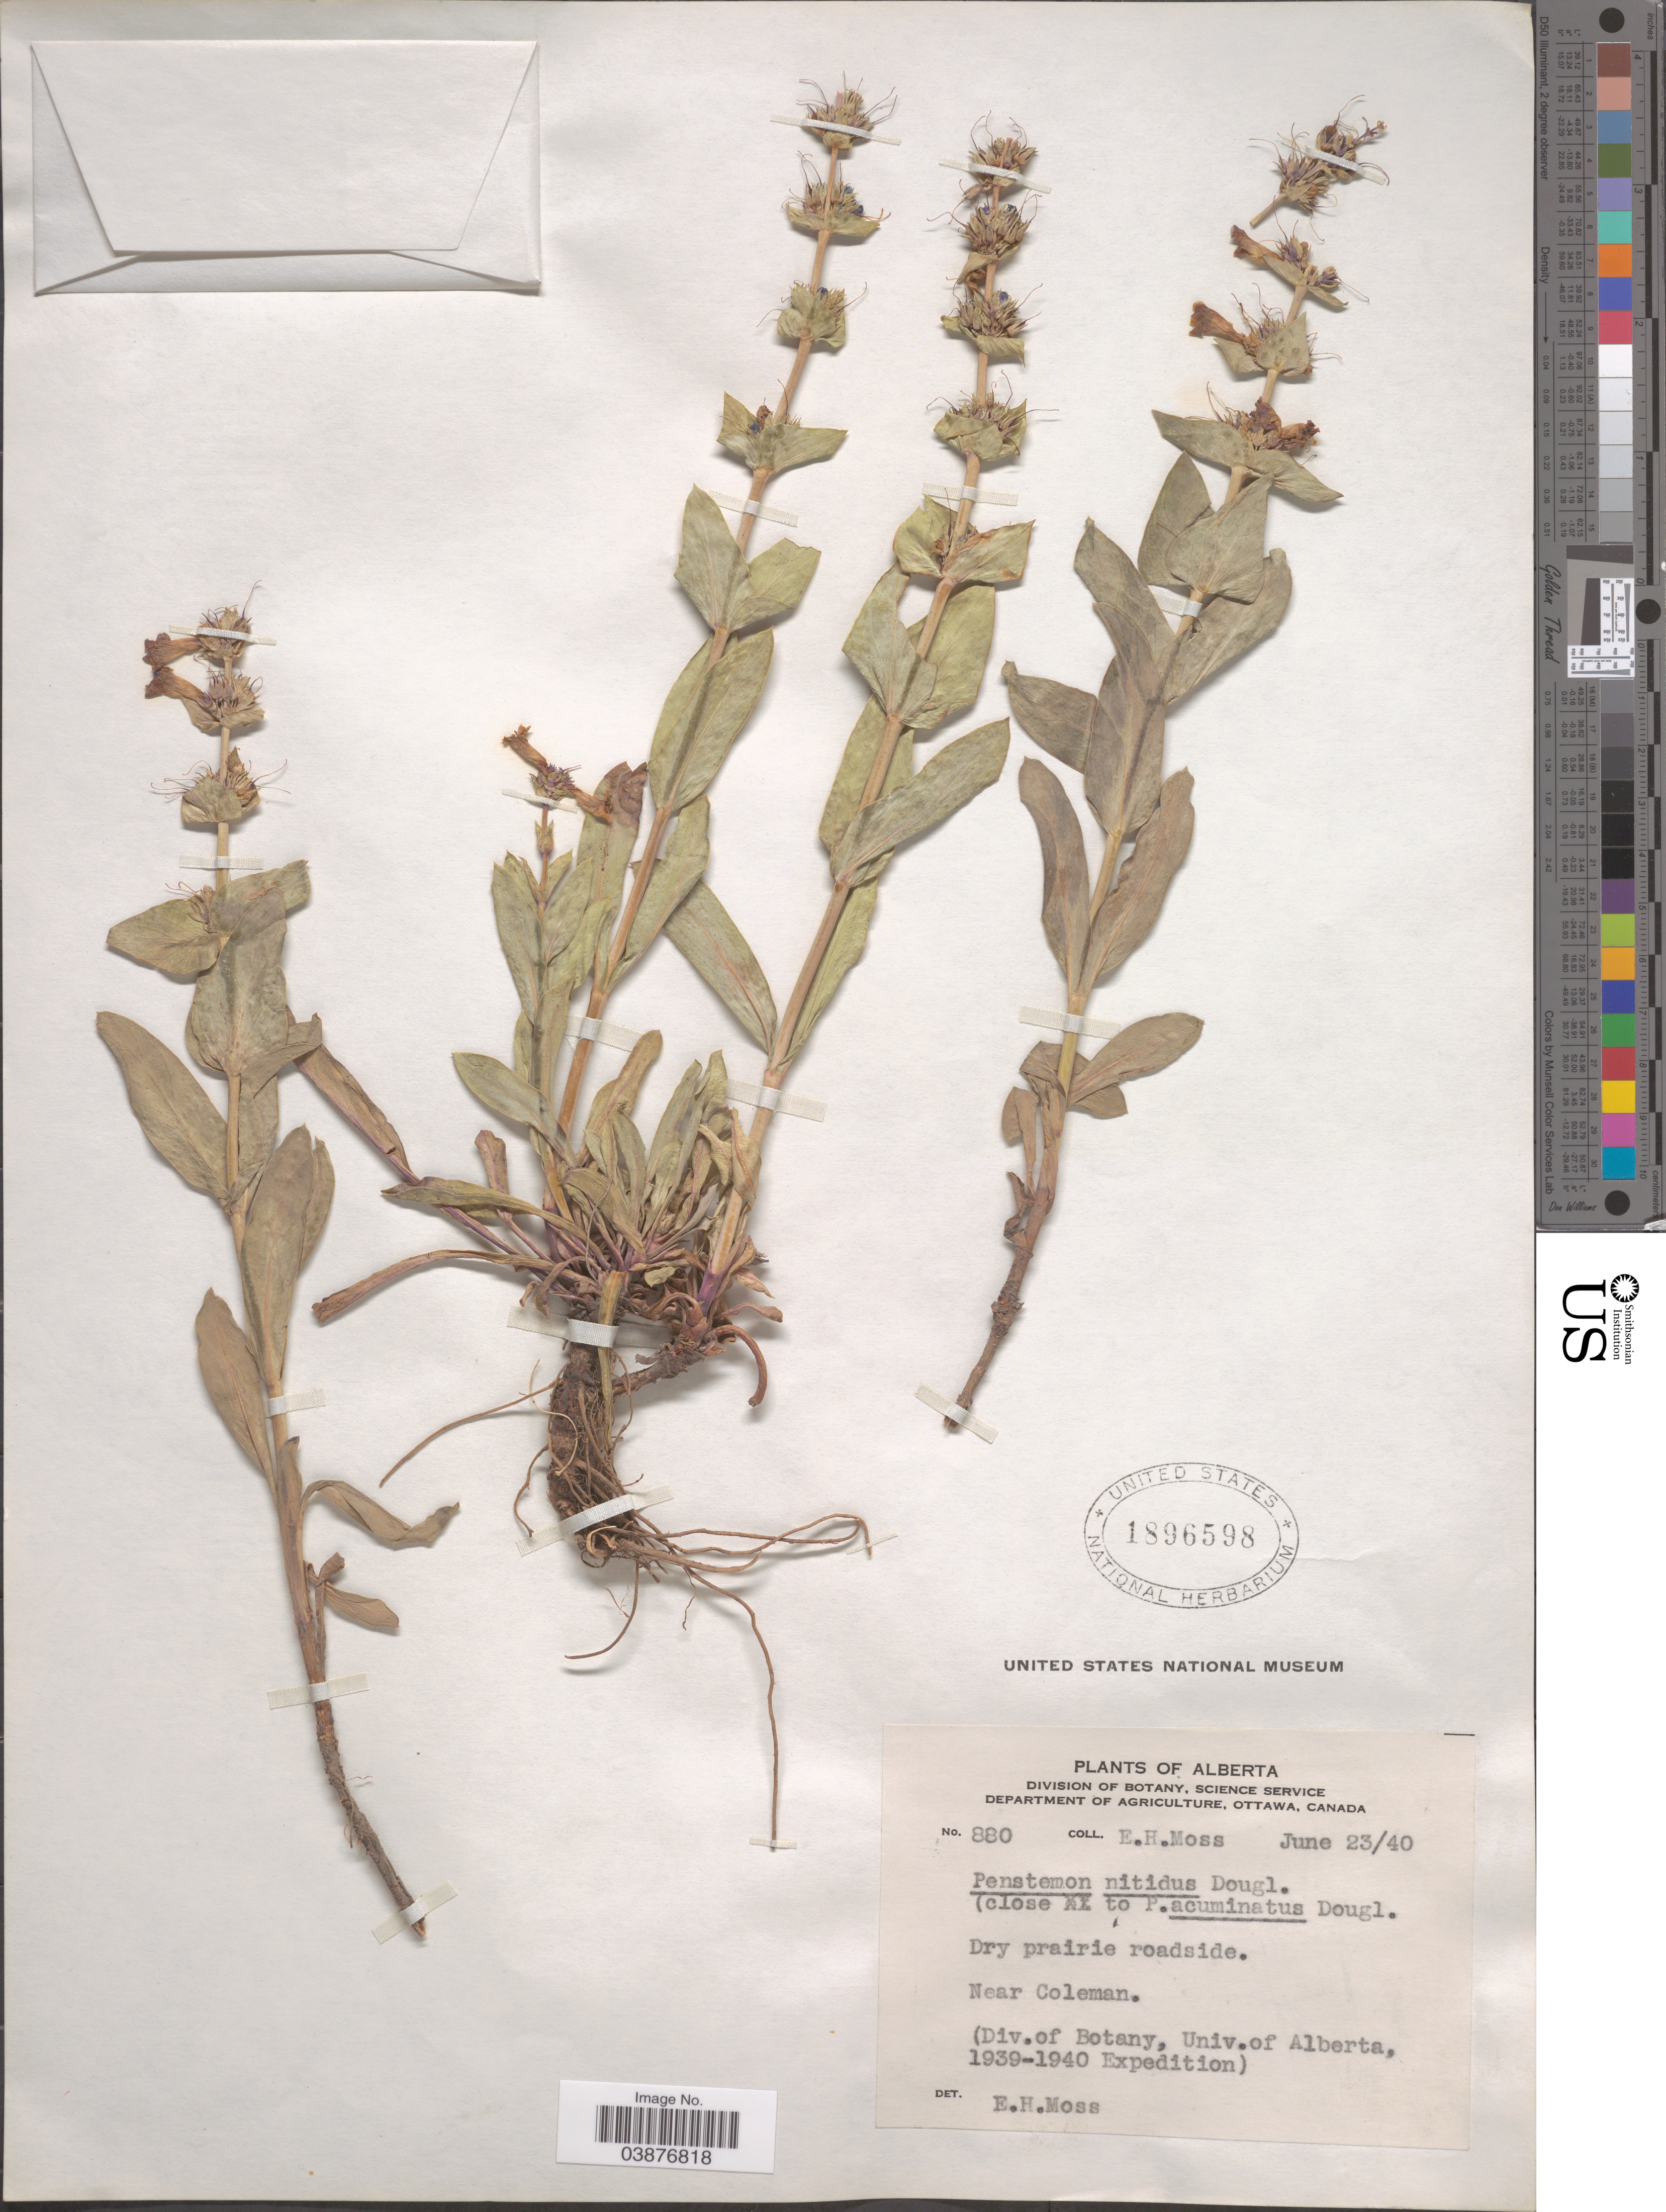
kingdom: Plantae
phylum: Tracheophyta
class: Magnoliopsida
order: Lamiales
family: Plantaginaceae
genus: Penstemon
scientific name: Penstemon nitidus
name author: Douglas ex Benth.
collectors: E. Moss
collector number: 880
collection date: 1940-06-23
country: Canada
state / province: Alberta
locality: Near Coleman.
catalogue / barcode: US 1896598